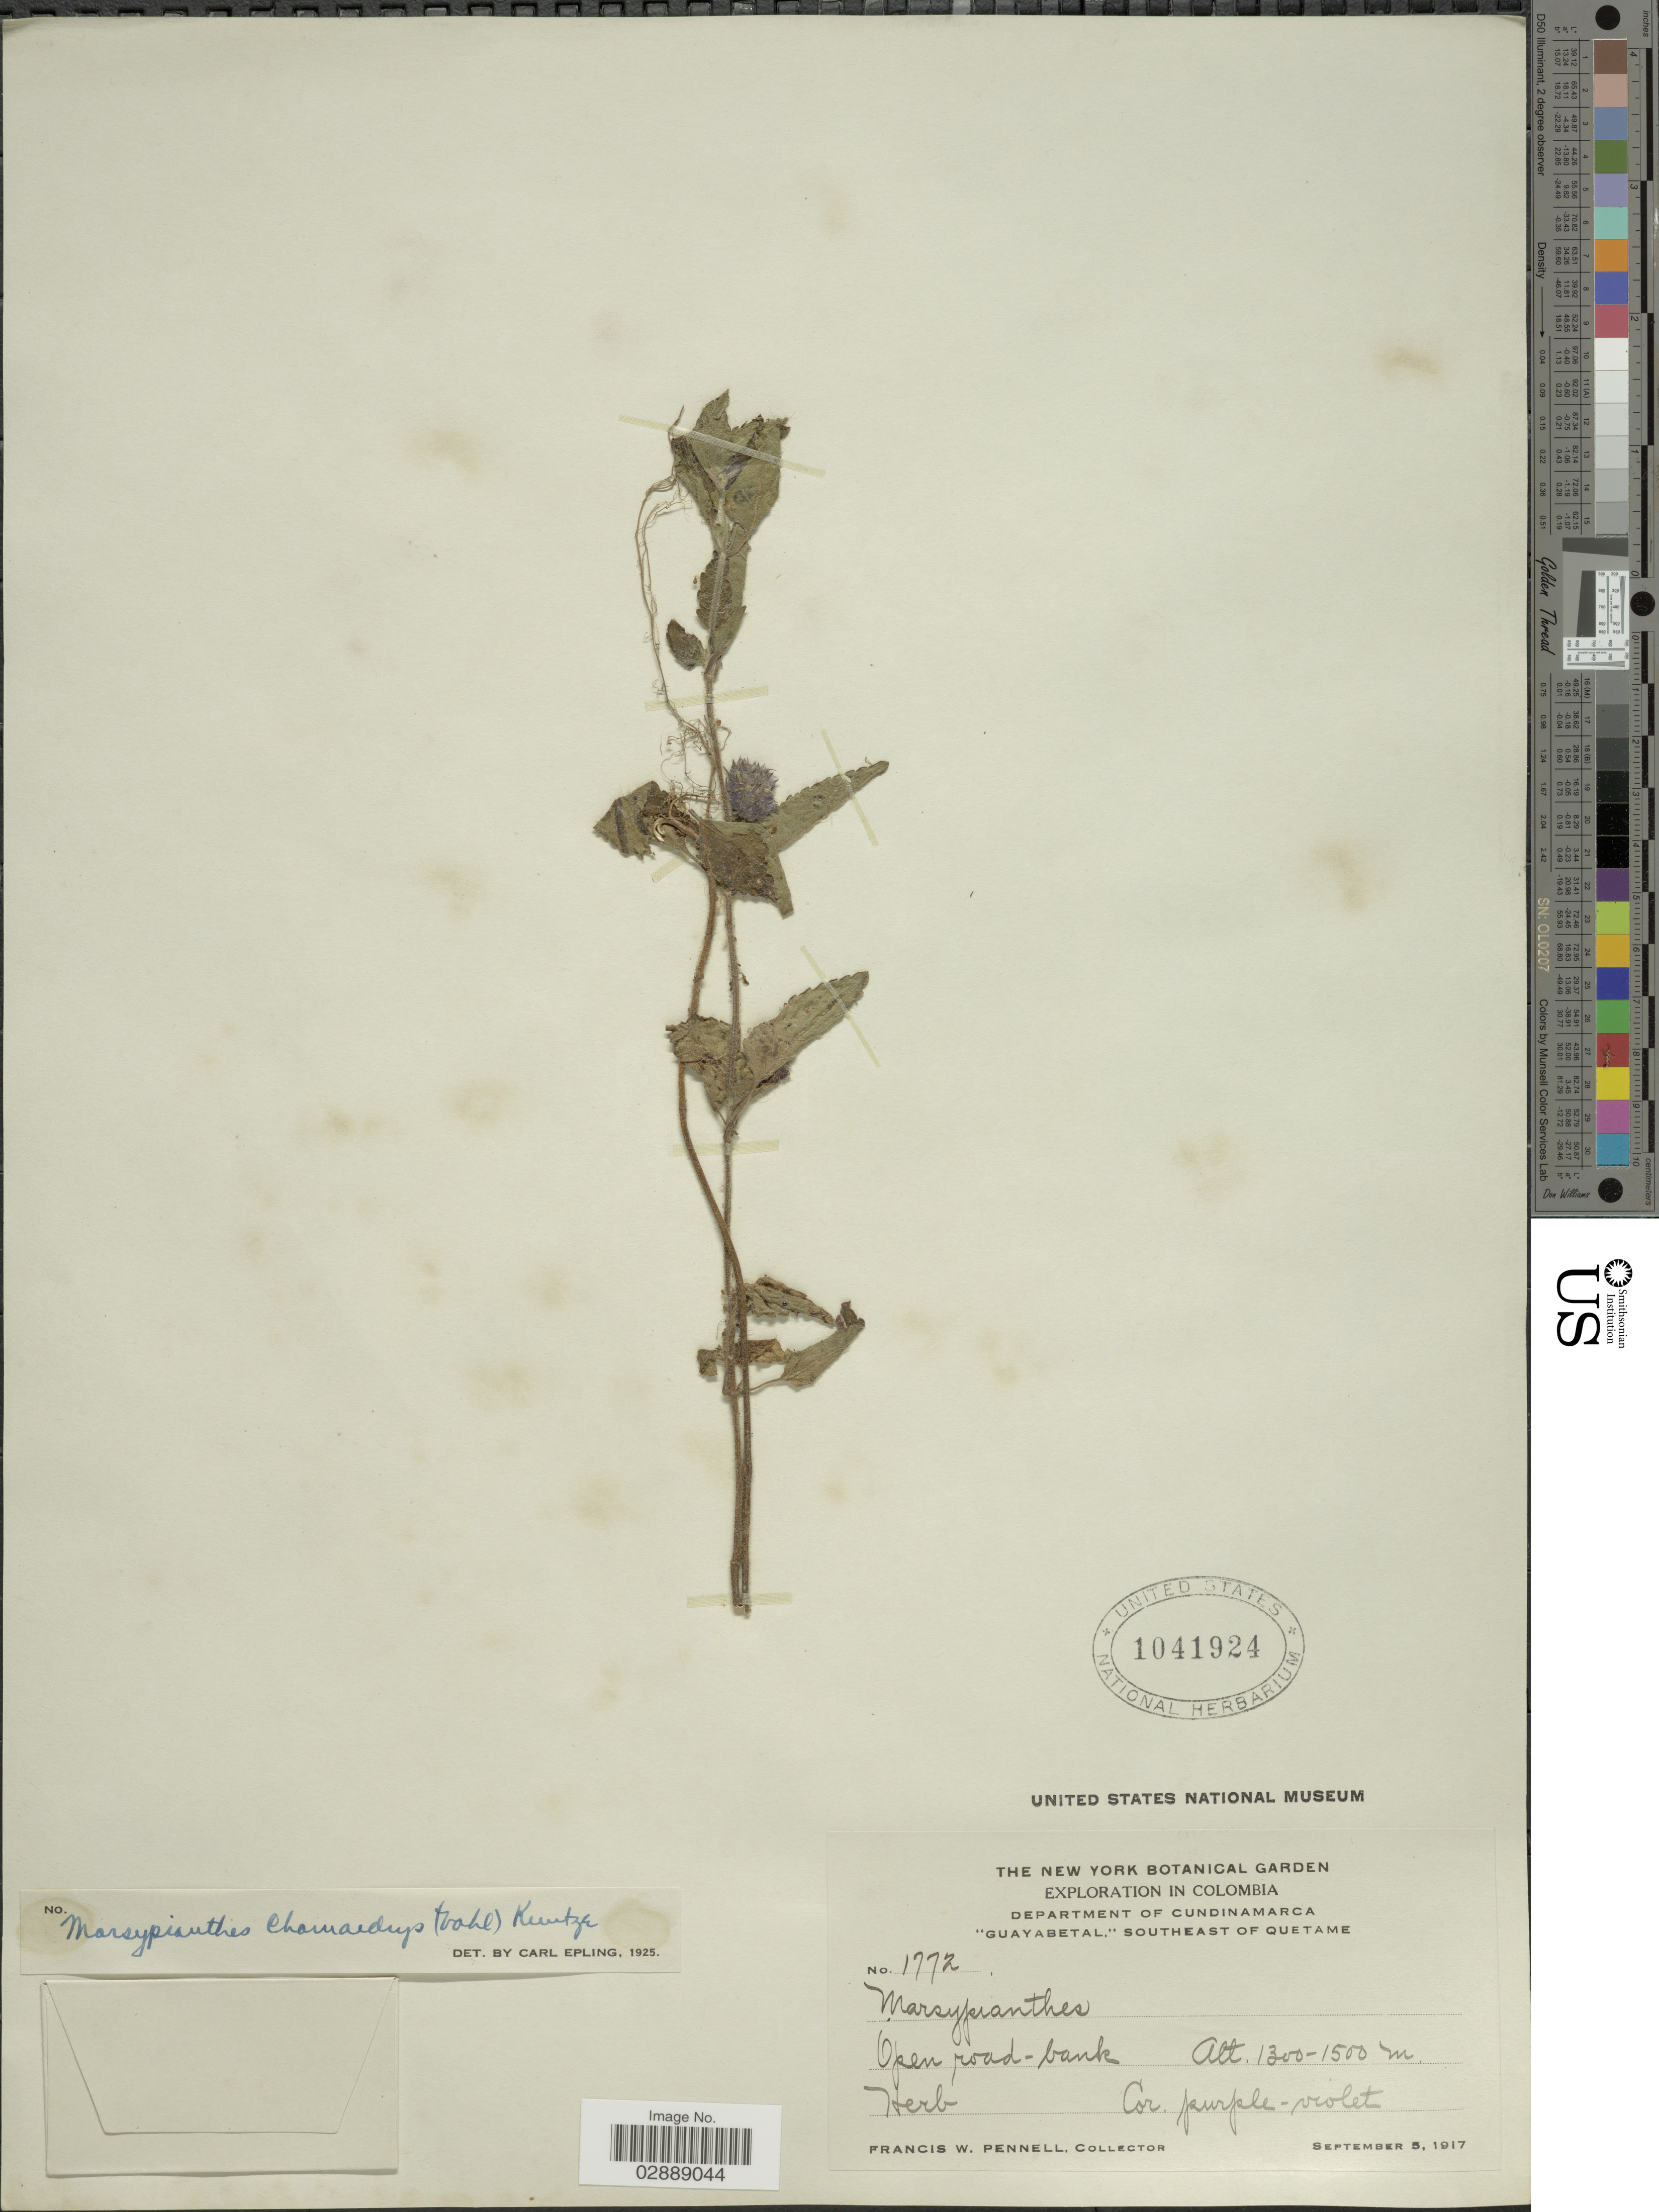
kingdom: Plantae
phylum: Tracheophyta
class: Magnoliopsida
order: Lamiales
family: Lamiaceae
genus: Marsypianthes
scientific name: Marsypianthes chamaedrys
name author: (Vahl) Kuntze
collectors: F. W. Pennell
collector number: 1772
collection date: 1917-09-05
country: Colombia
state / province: Cundinamarca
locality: Department of Cundinamarca. "Guayabetal," southeast of Quetame.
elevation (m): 1300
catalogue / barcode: US 1041924